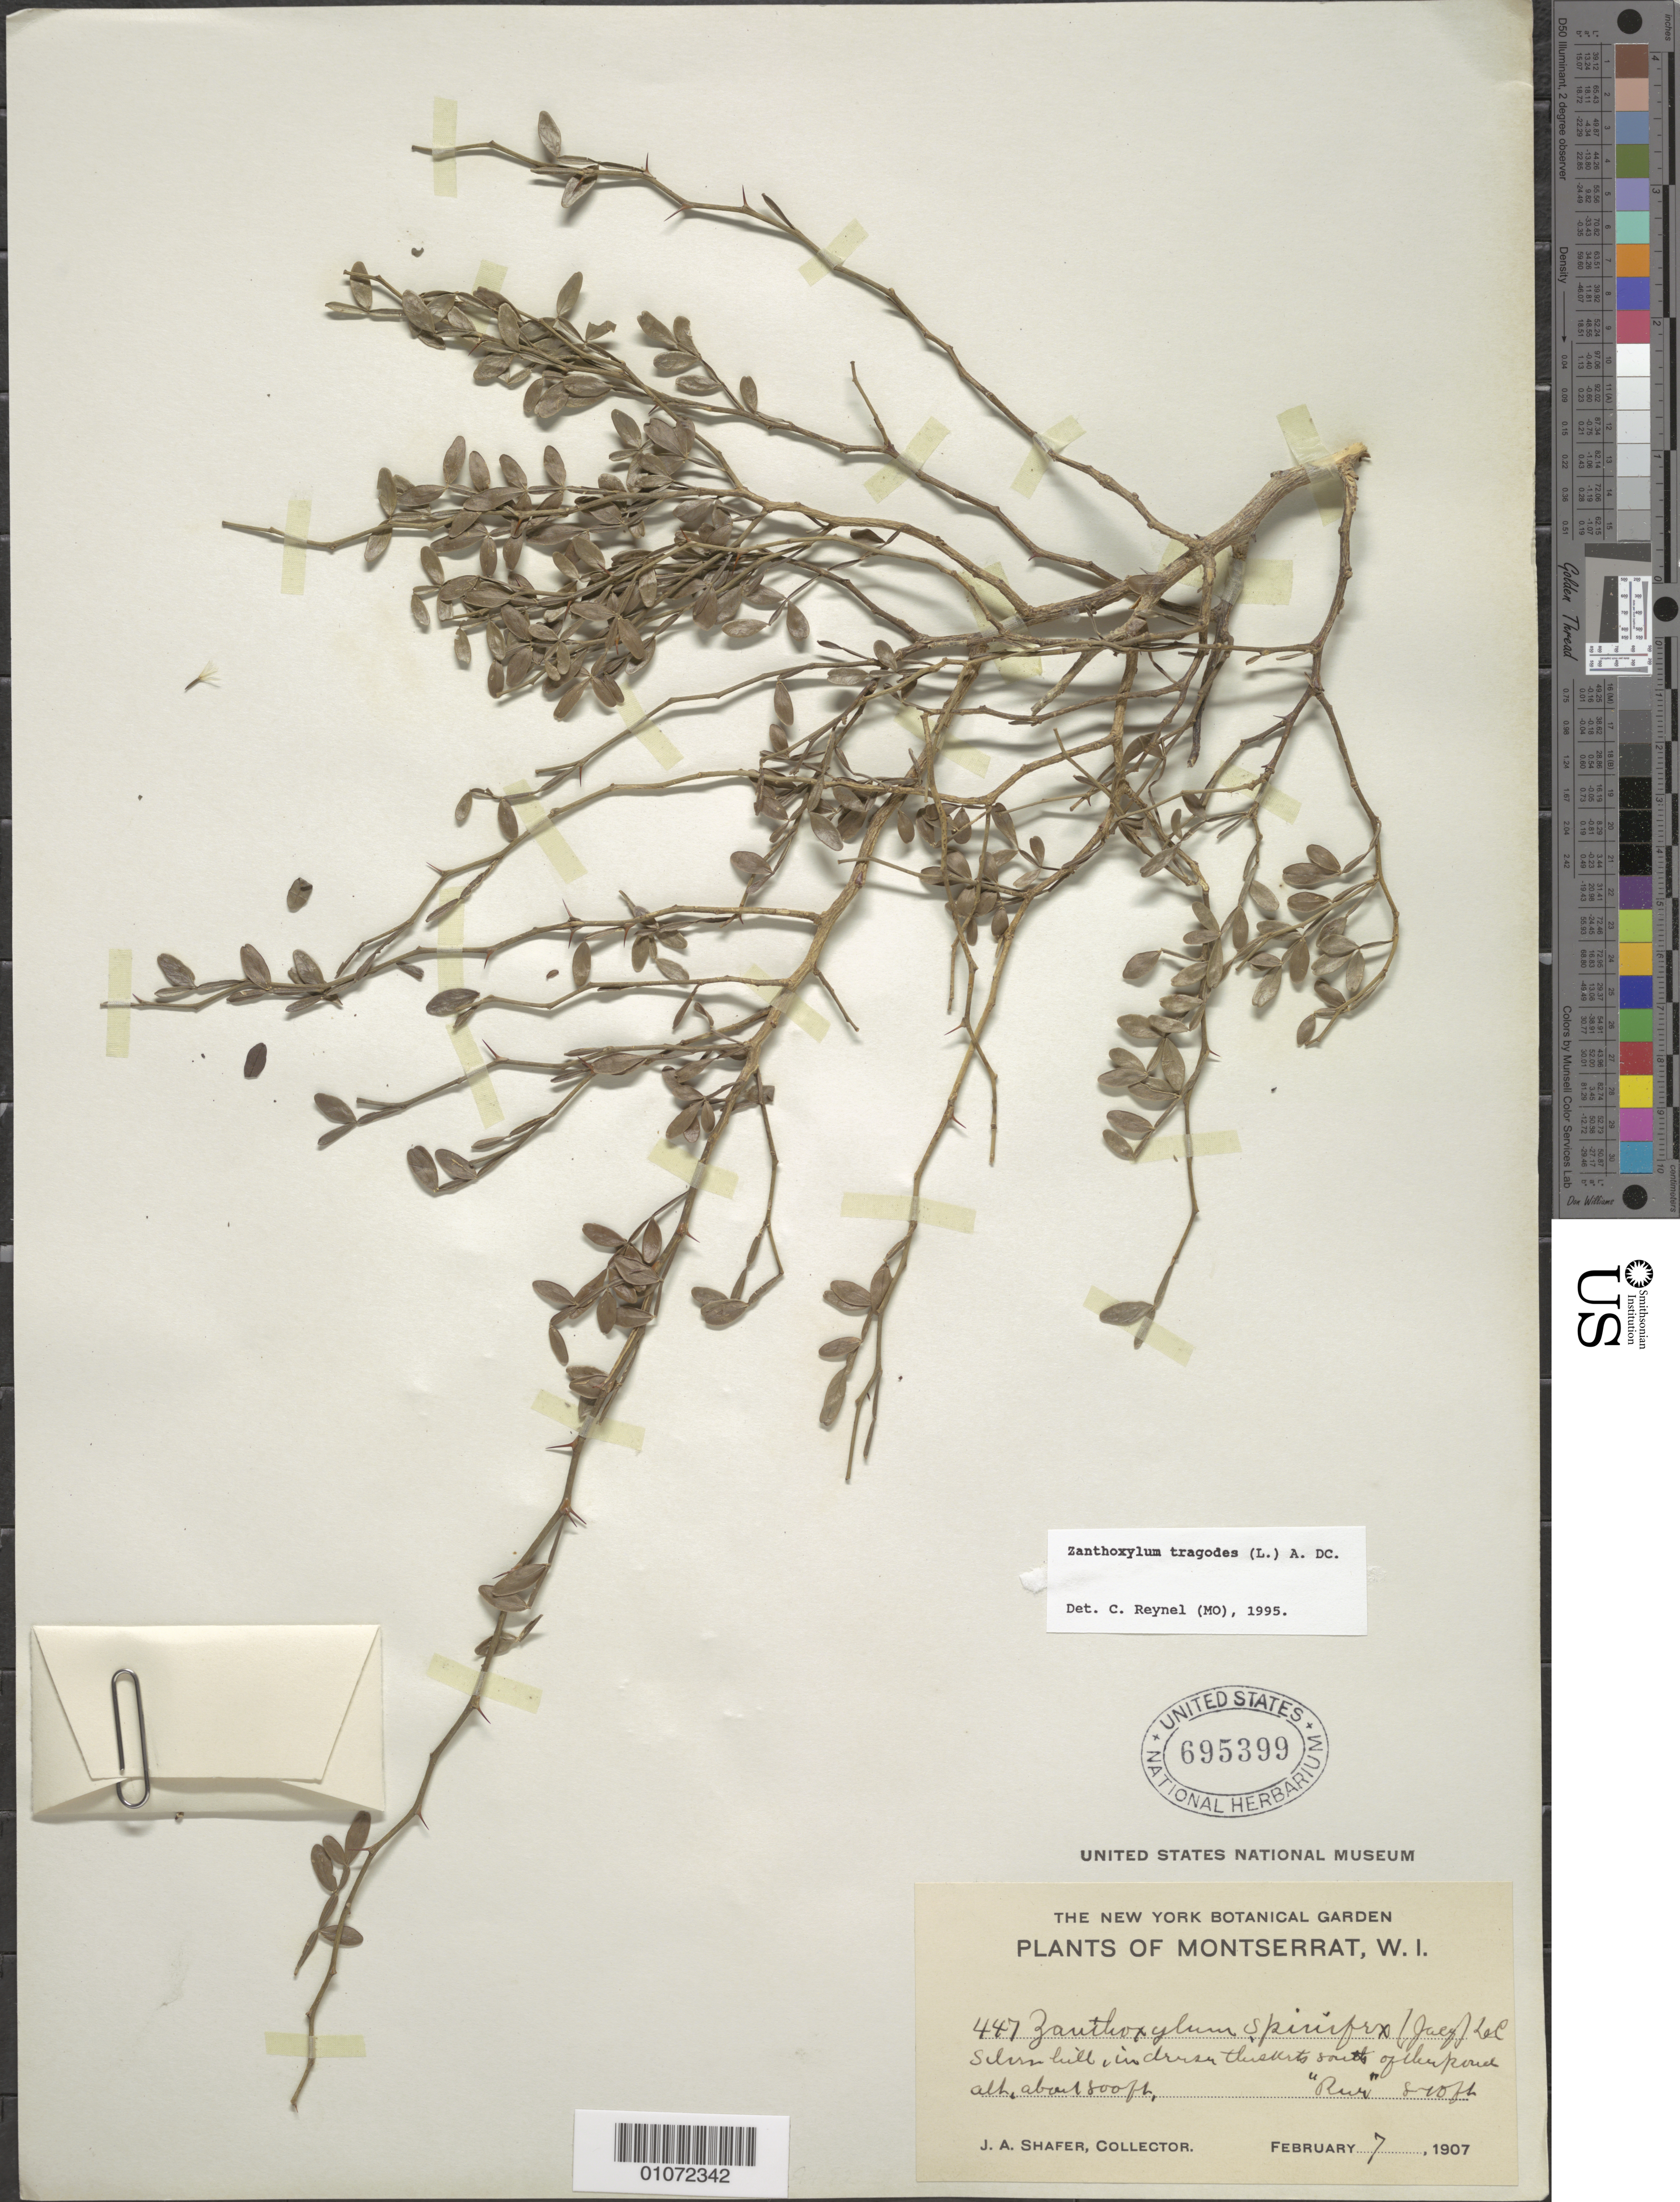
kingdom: Plantae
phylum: Tracheophyta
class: Magnoliopsida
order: Sapindales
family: Rutaceae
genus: Zanthoxylum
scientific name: Zanthoxylum tragodes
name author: (L.) DC.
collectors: J. A. Shafer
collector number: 447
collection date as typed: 07 Feb 1907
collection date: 1907-02-07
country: Montserrat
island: Montserrat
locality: Sulurr hill in dense thickets S of the pond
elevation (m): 244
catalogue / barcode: US 695399